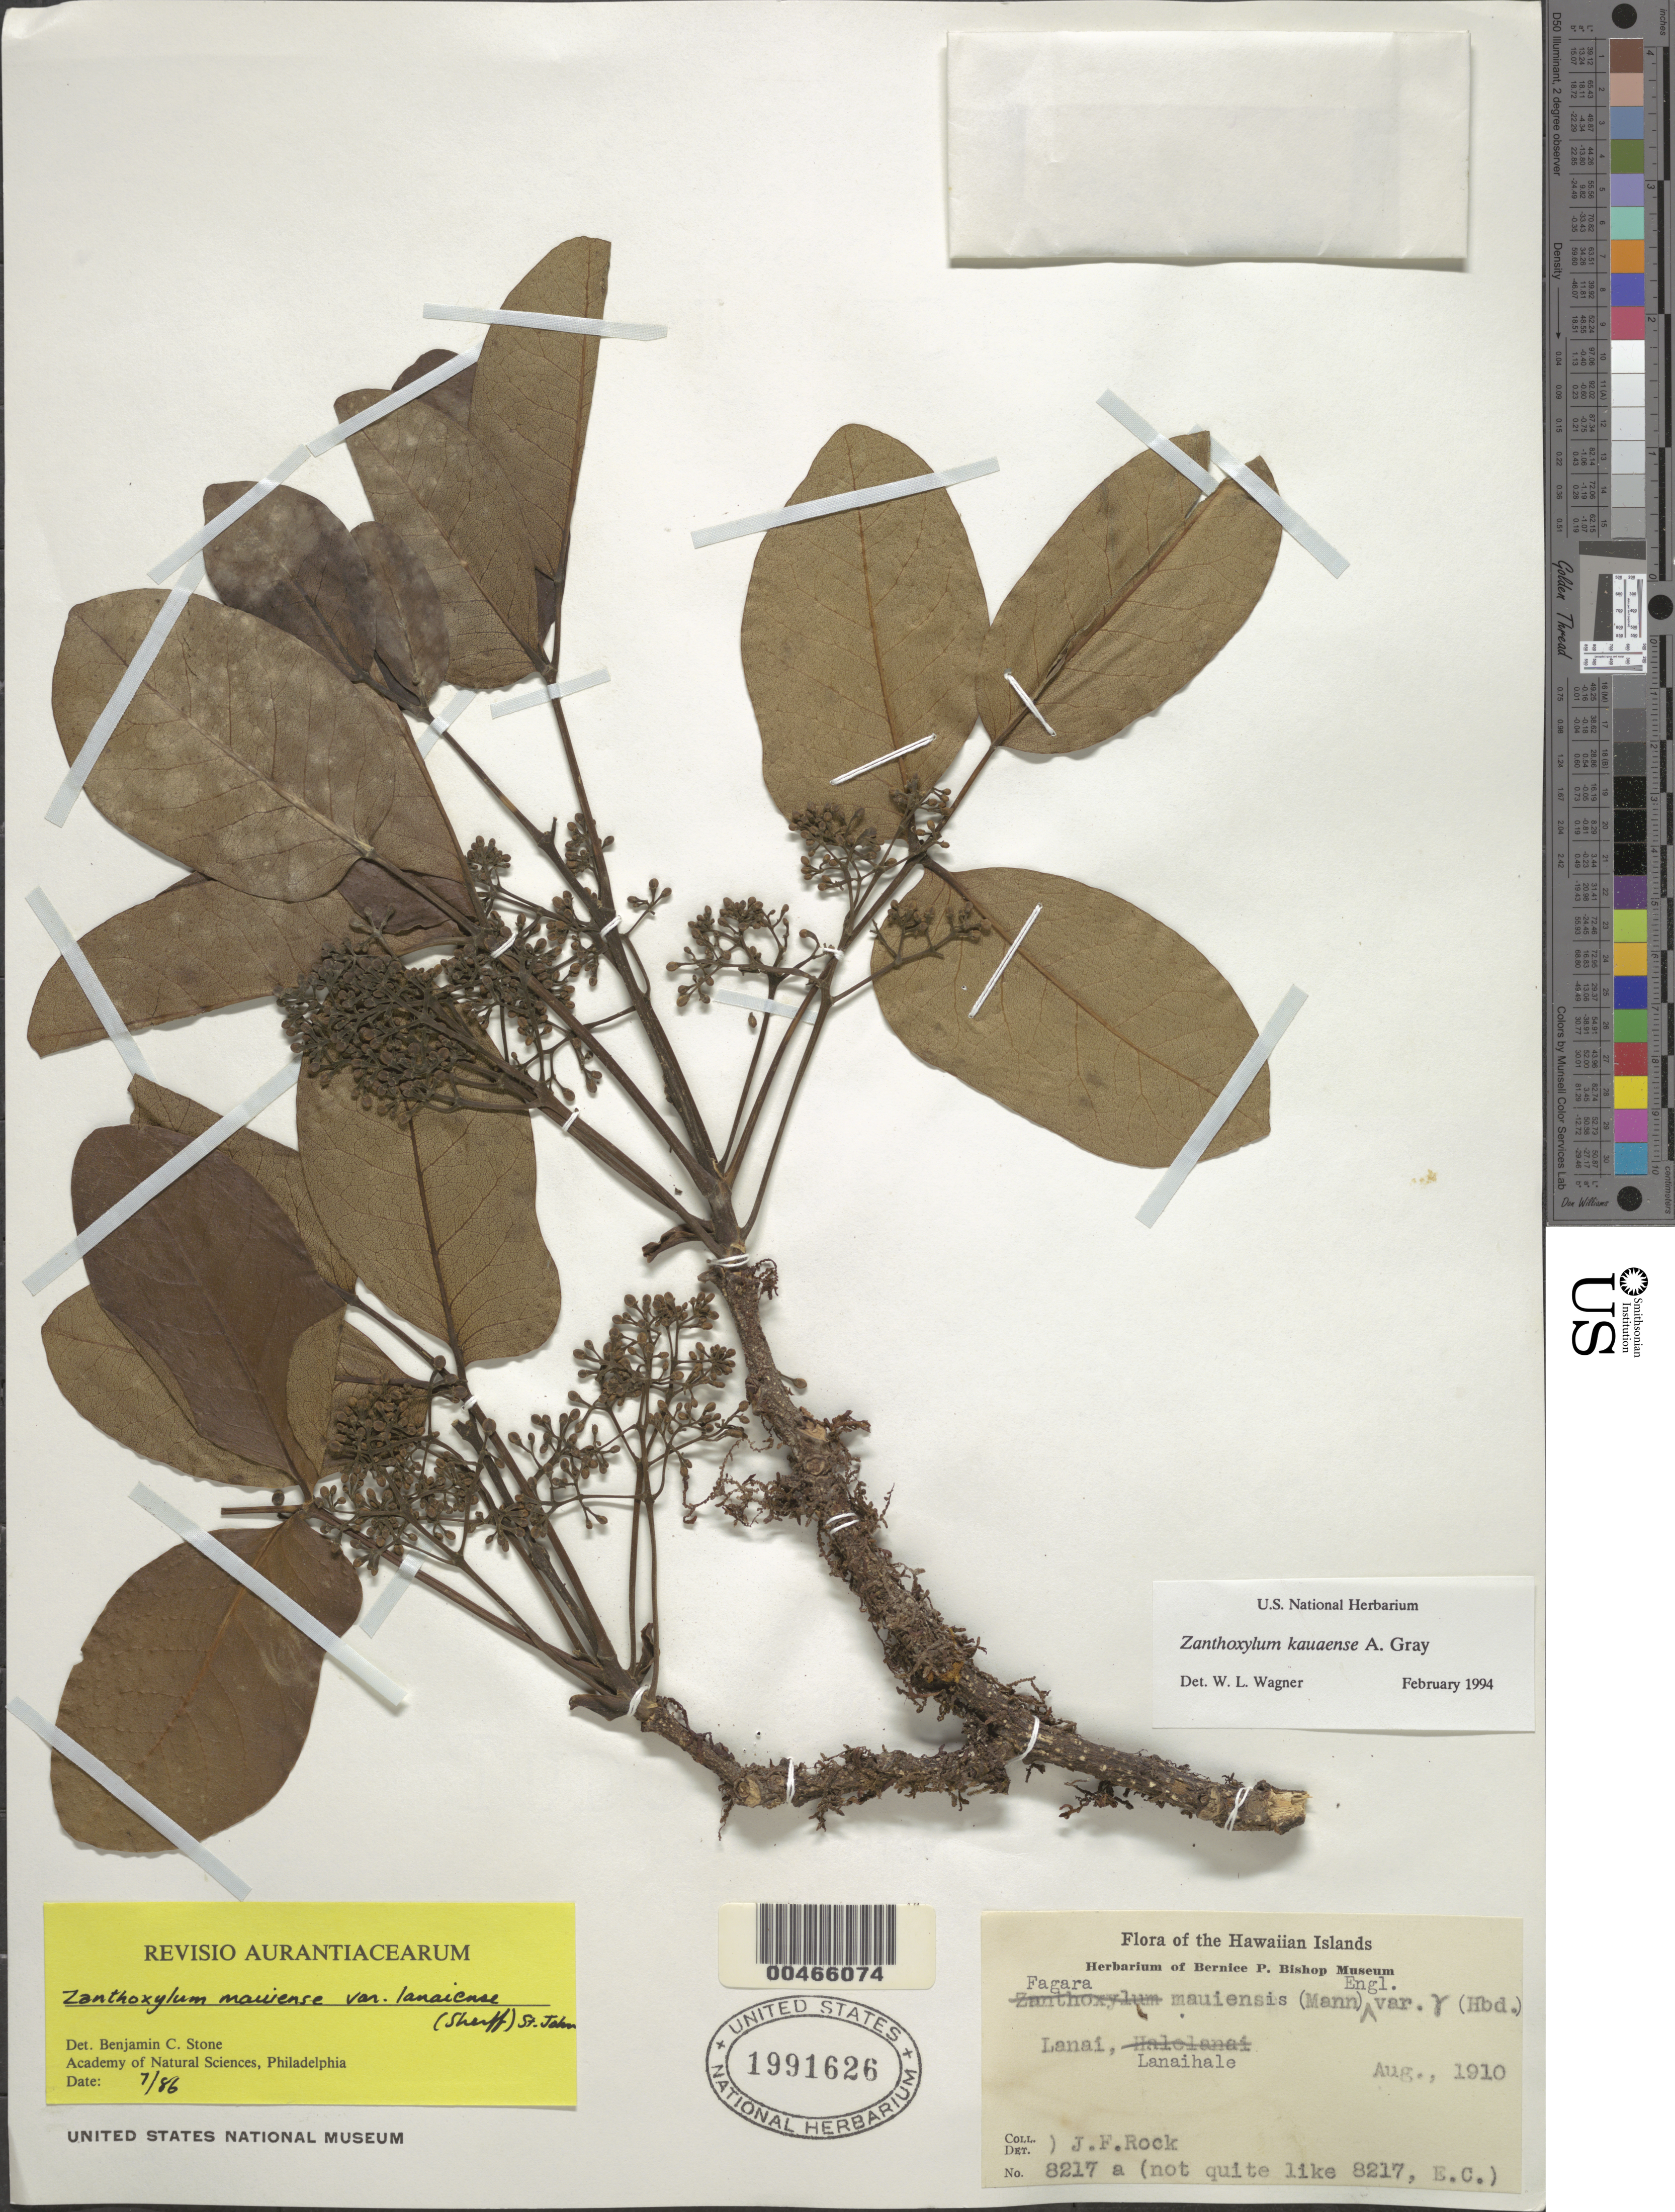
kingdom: Plantae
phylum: Tracheophyta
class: Magnoliopsida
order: Sapindales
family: Rutaceae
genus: Zanthoxylum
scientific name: Zanthoxylum kauaense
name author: A. Gray in Wilkes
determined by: Wagner, W. L., (BOT), Smithsonian Institution - National Museum of Natural History (UNITED STATES)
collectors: J. F. Rock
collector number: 8217a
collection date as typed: Aug 1910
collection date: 1910-08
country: United States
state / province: Hawaii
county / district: Maui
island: Lana'i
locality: Lanaihale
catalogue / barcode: US 1991626